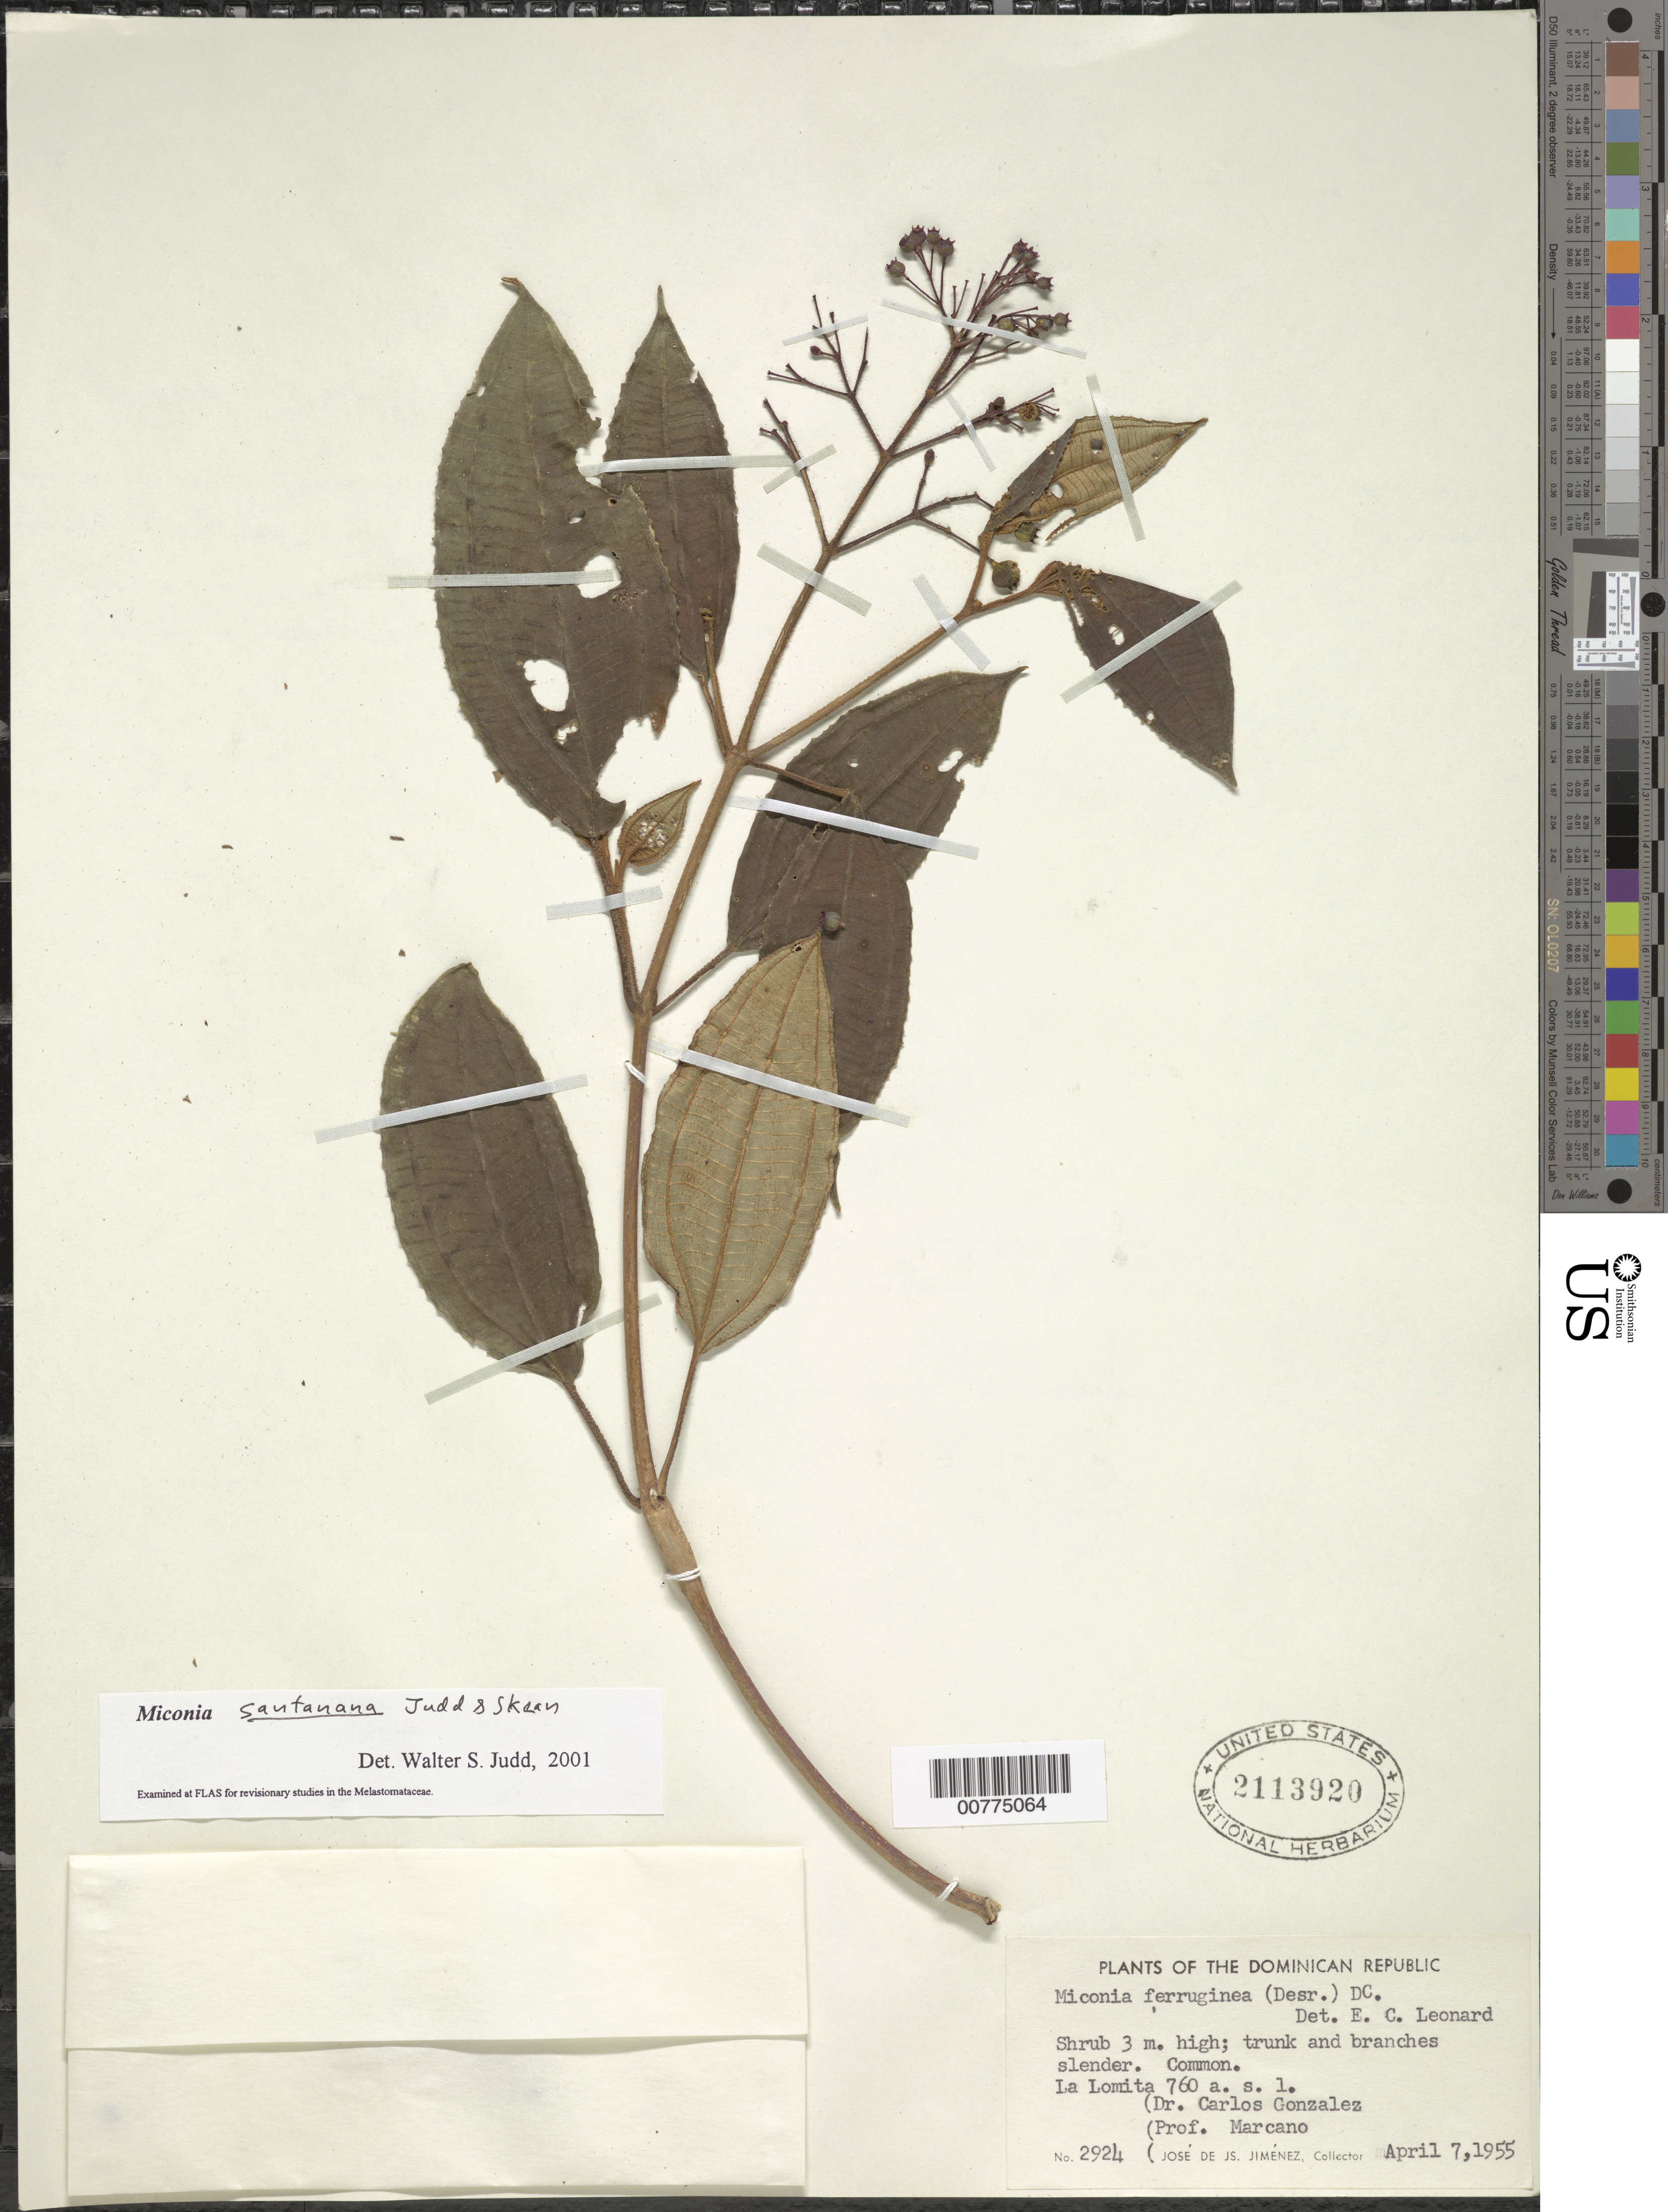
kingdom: Plantae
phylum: Tracheophyta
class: Magnoliopsida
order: Myrtales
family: Melastomataceae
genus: Miconia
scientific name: Miconia santanana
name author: Judd & Skean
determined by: Judd, Walter S.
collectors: C. Gonzalez & E. J. Marcano F.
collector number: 2924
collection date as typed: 07 Apr 1955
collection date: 1955-04-07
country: Dominican Republic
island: Hispaniola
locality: La Lomita.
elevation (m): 760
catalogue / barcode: US 2113920